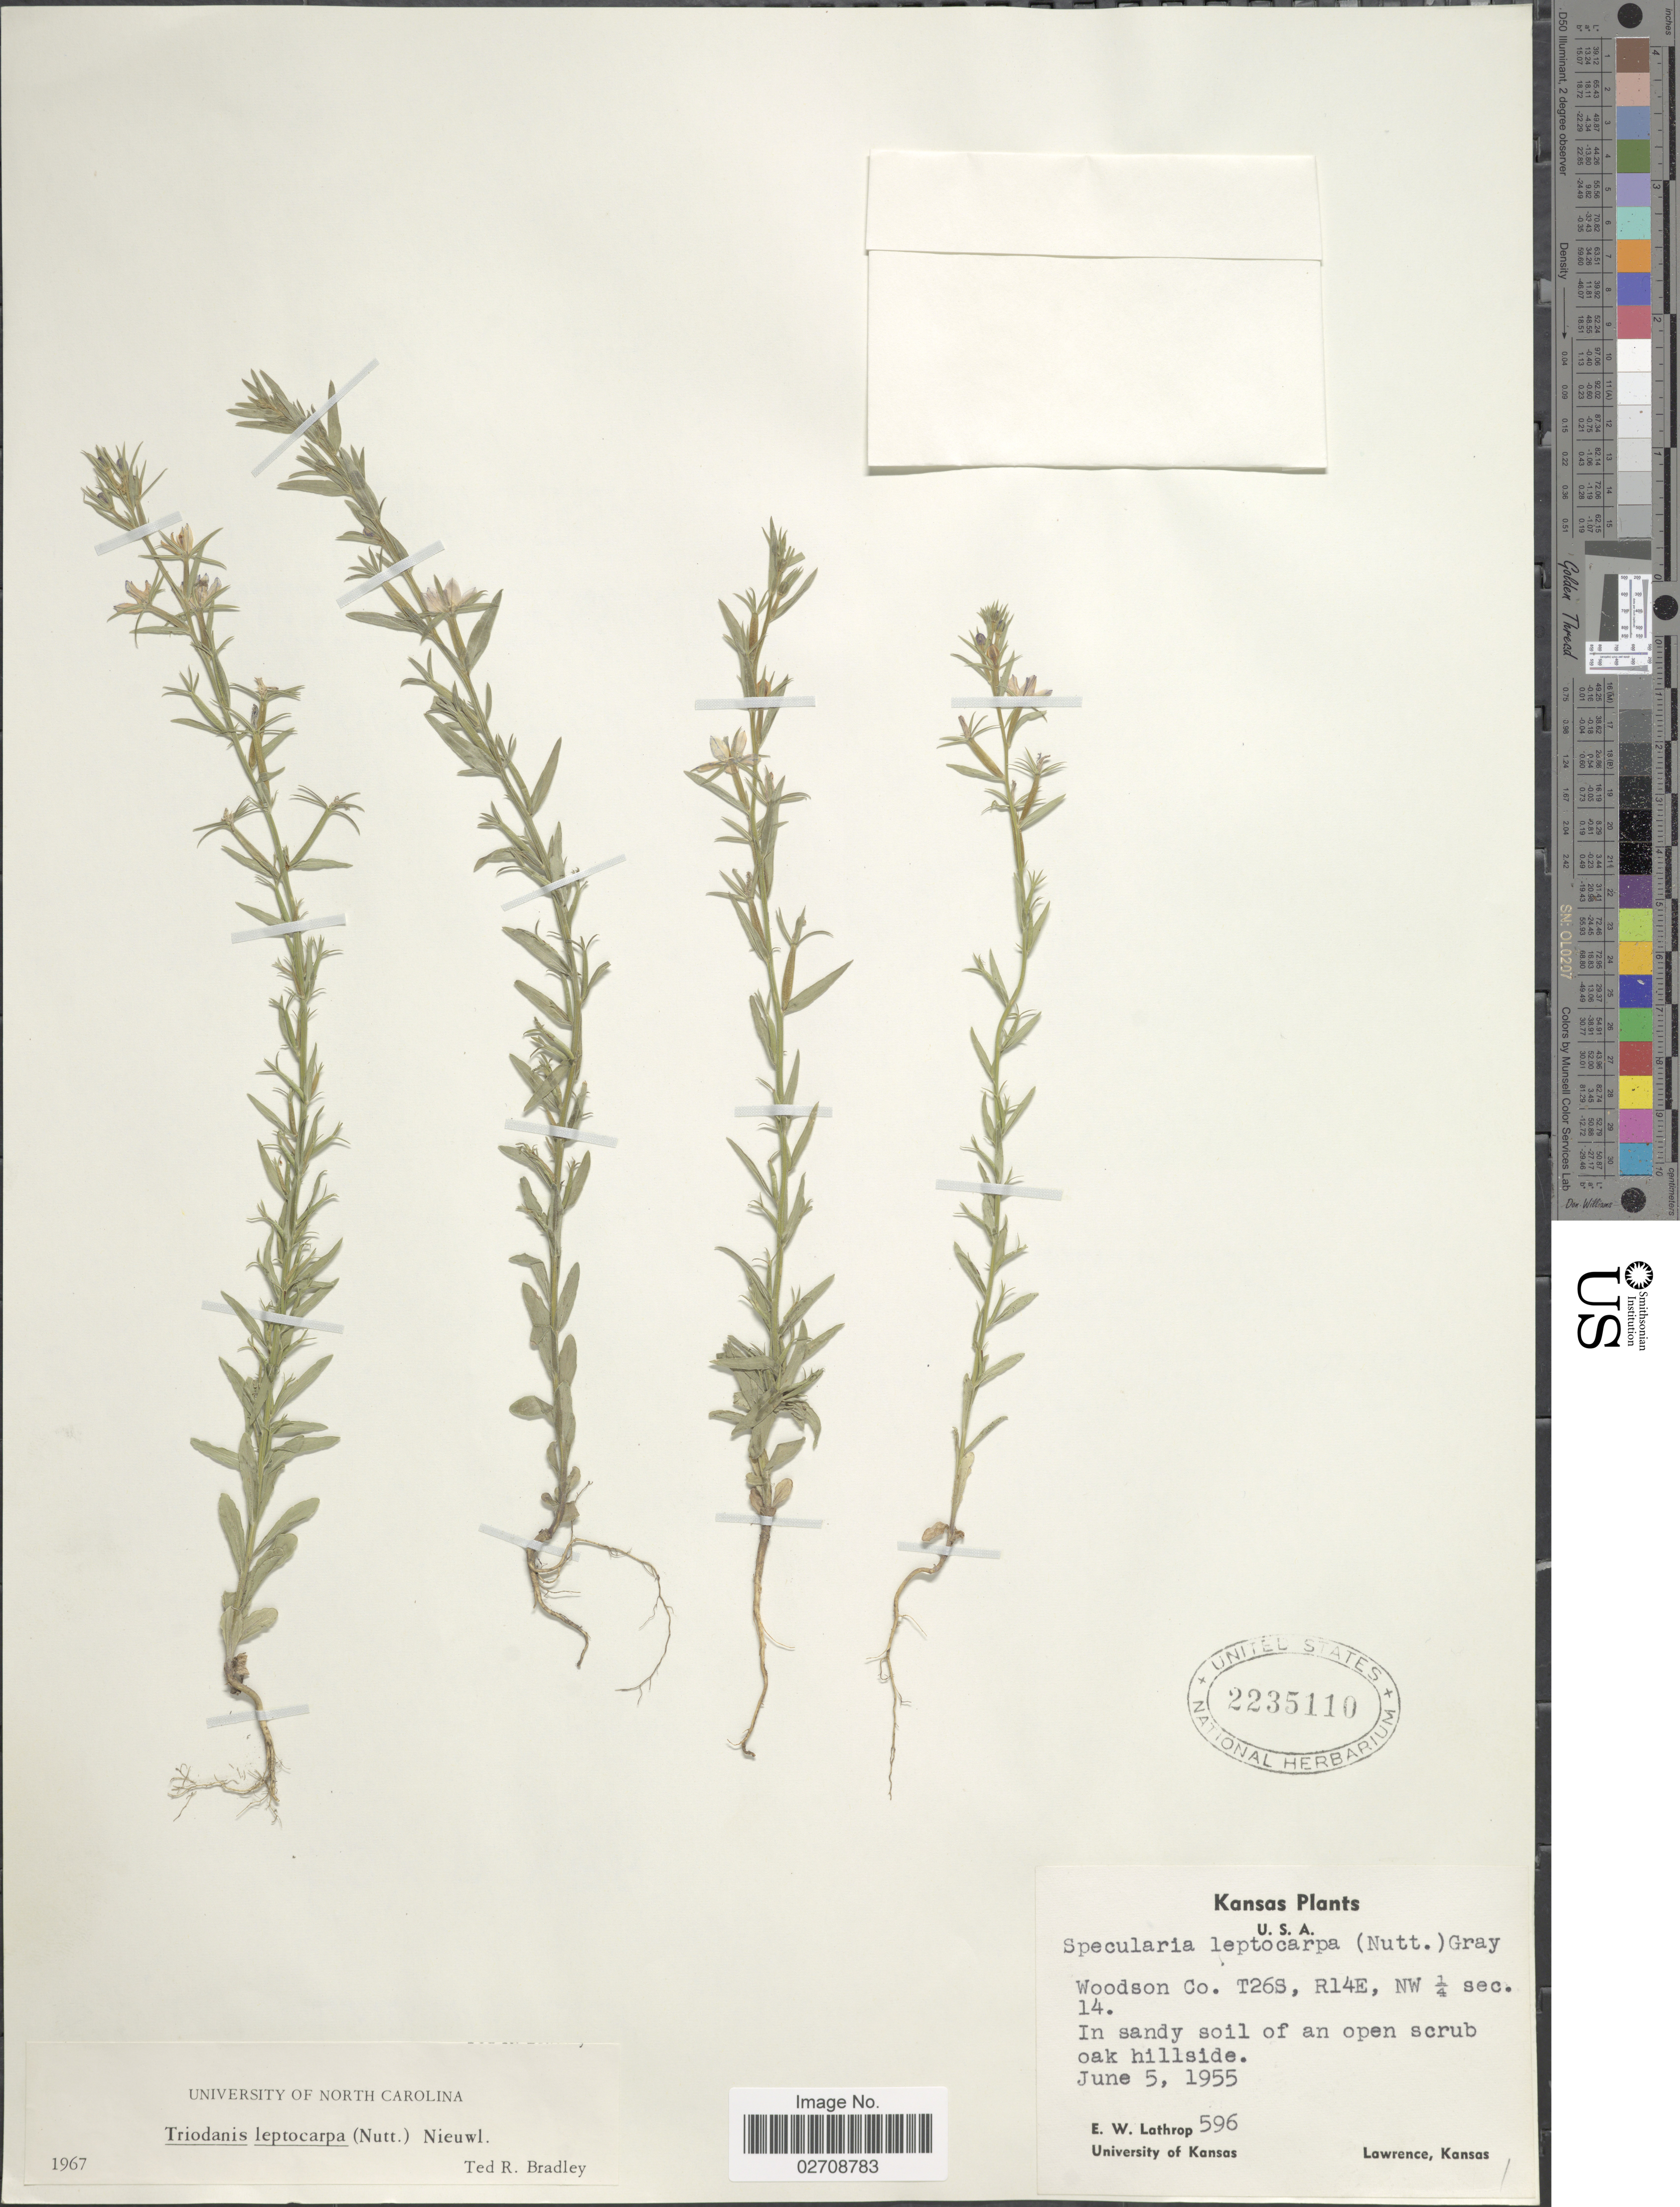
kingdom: Plantae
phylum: Tracheophyta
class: Magnoliopsida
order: Asterales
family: Campanulaceae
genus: Triodanis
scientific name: Triodanis leptocarpa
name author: Nieuwl.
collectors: E. W. Lathrop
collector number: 596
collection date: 1955-06-05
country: United States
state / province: Kansas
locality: Woodson Co. T26S, R14E, NW ¼ sec. 14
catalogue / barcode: US 2235110